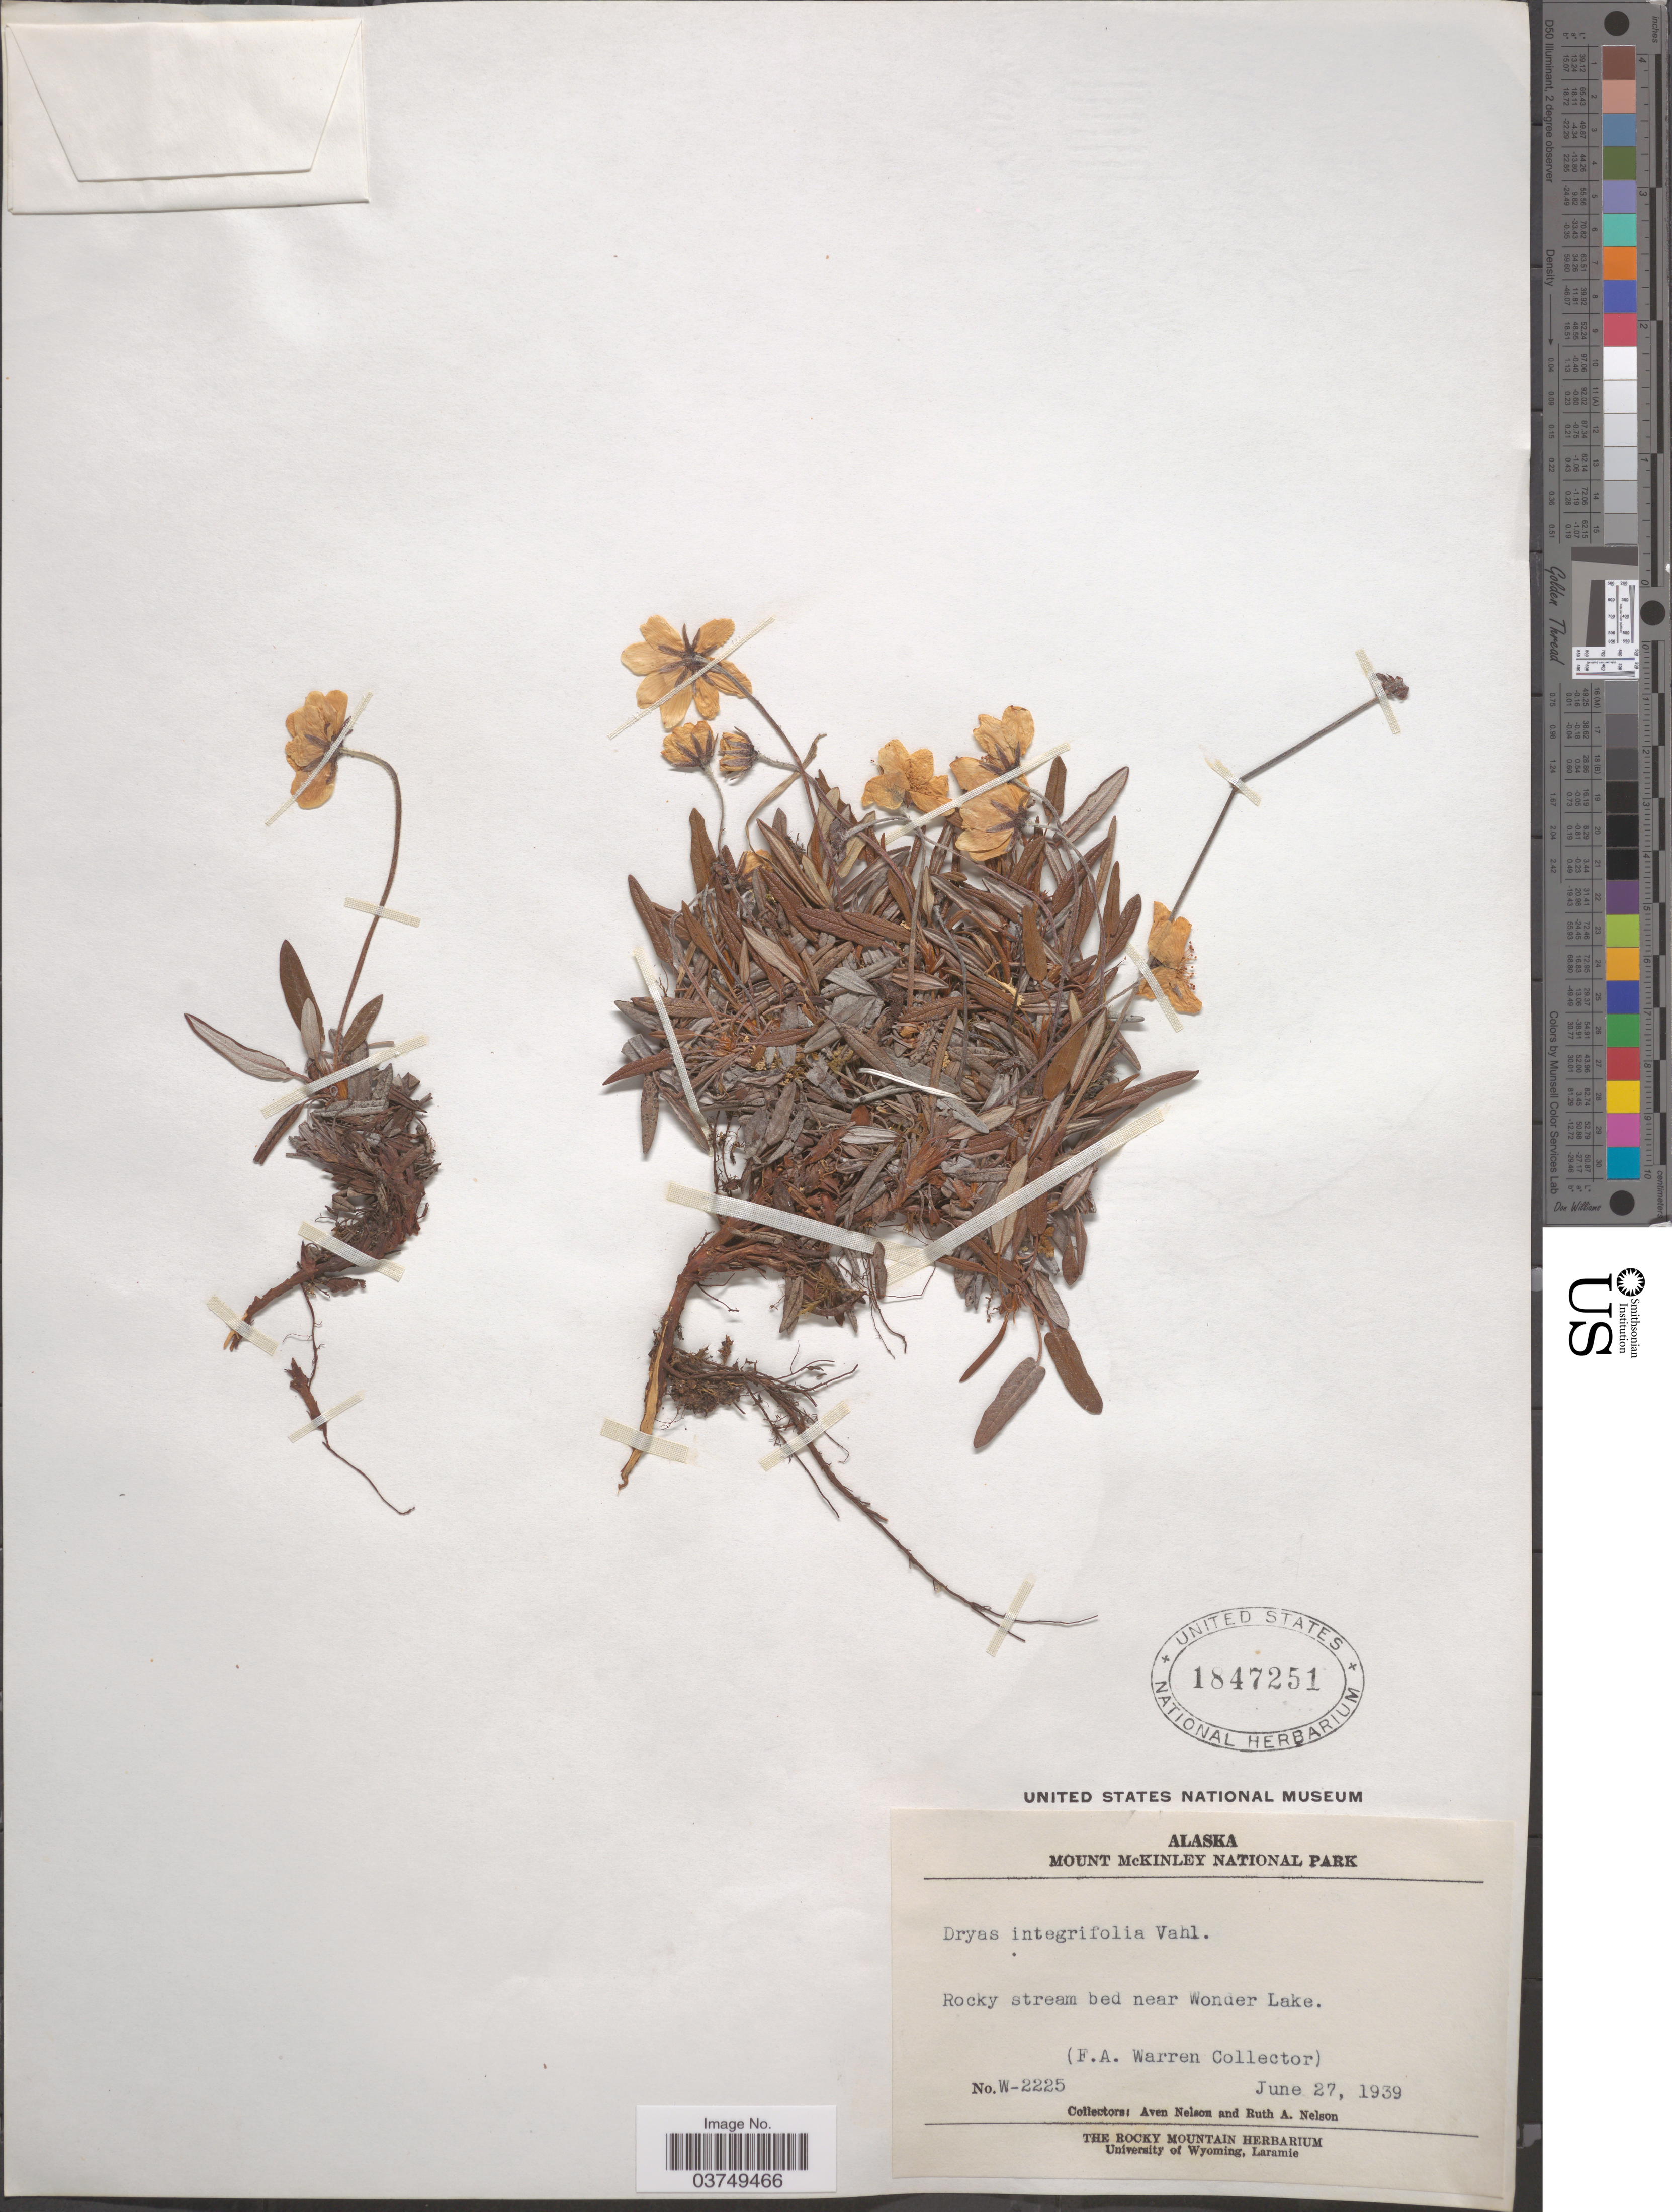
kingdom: Plantae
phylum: Tracheophyta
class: Magnoliopsida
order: Rosales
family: Rosaceae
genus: Dryas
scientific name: Dryas integrifolia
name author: Vahl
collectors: F. Warren, A. Nelson & R. A. Nelson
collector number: W2225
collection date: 1939-06-27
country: United States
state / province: Alaska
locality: Mount McKinley National Park. Rocky stream bed near Wonder Lake.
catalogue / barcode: US 1847251